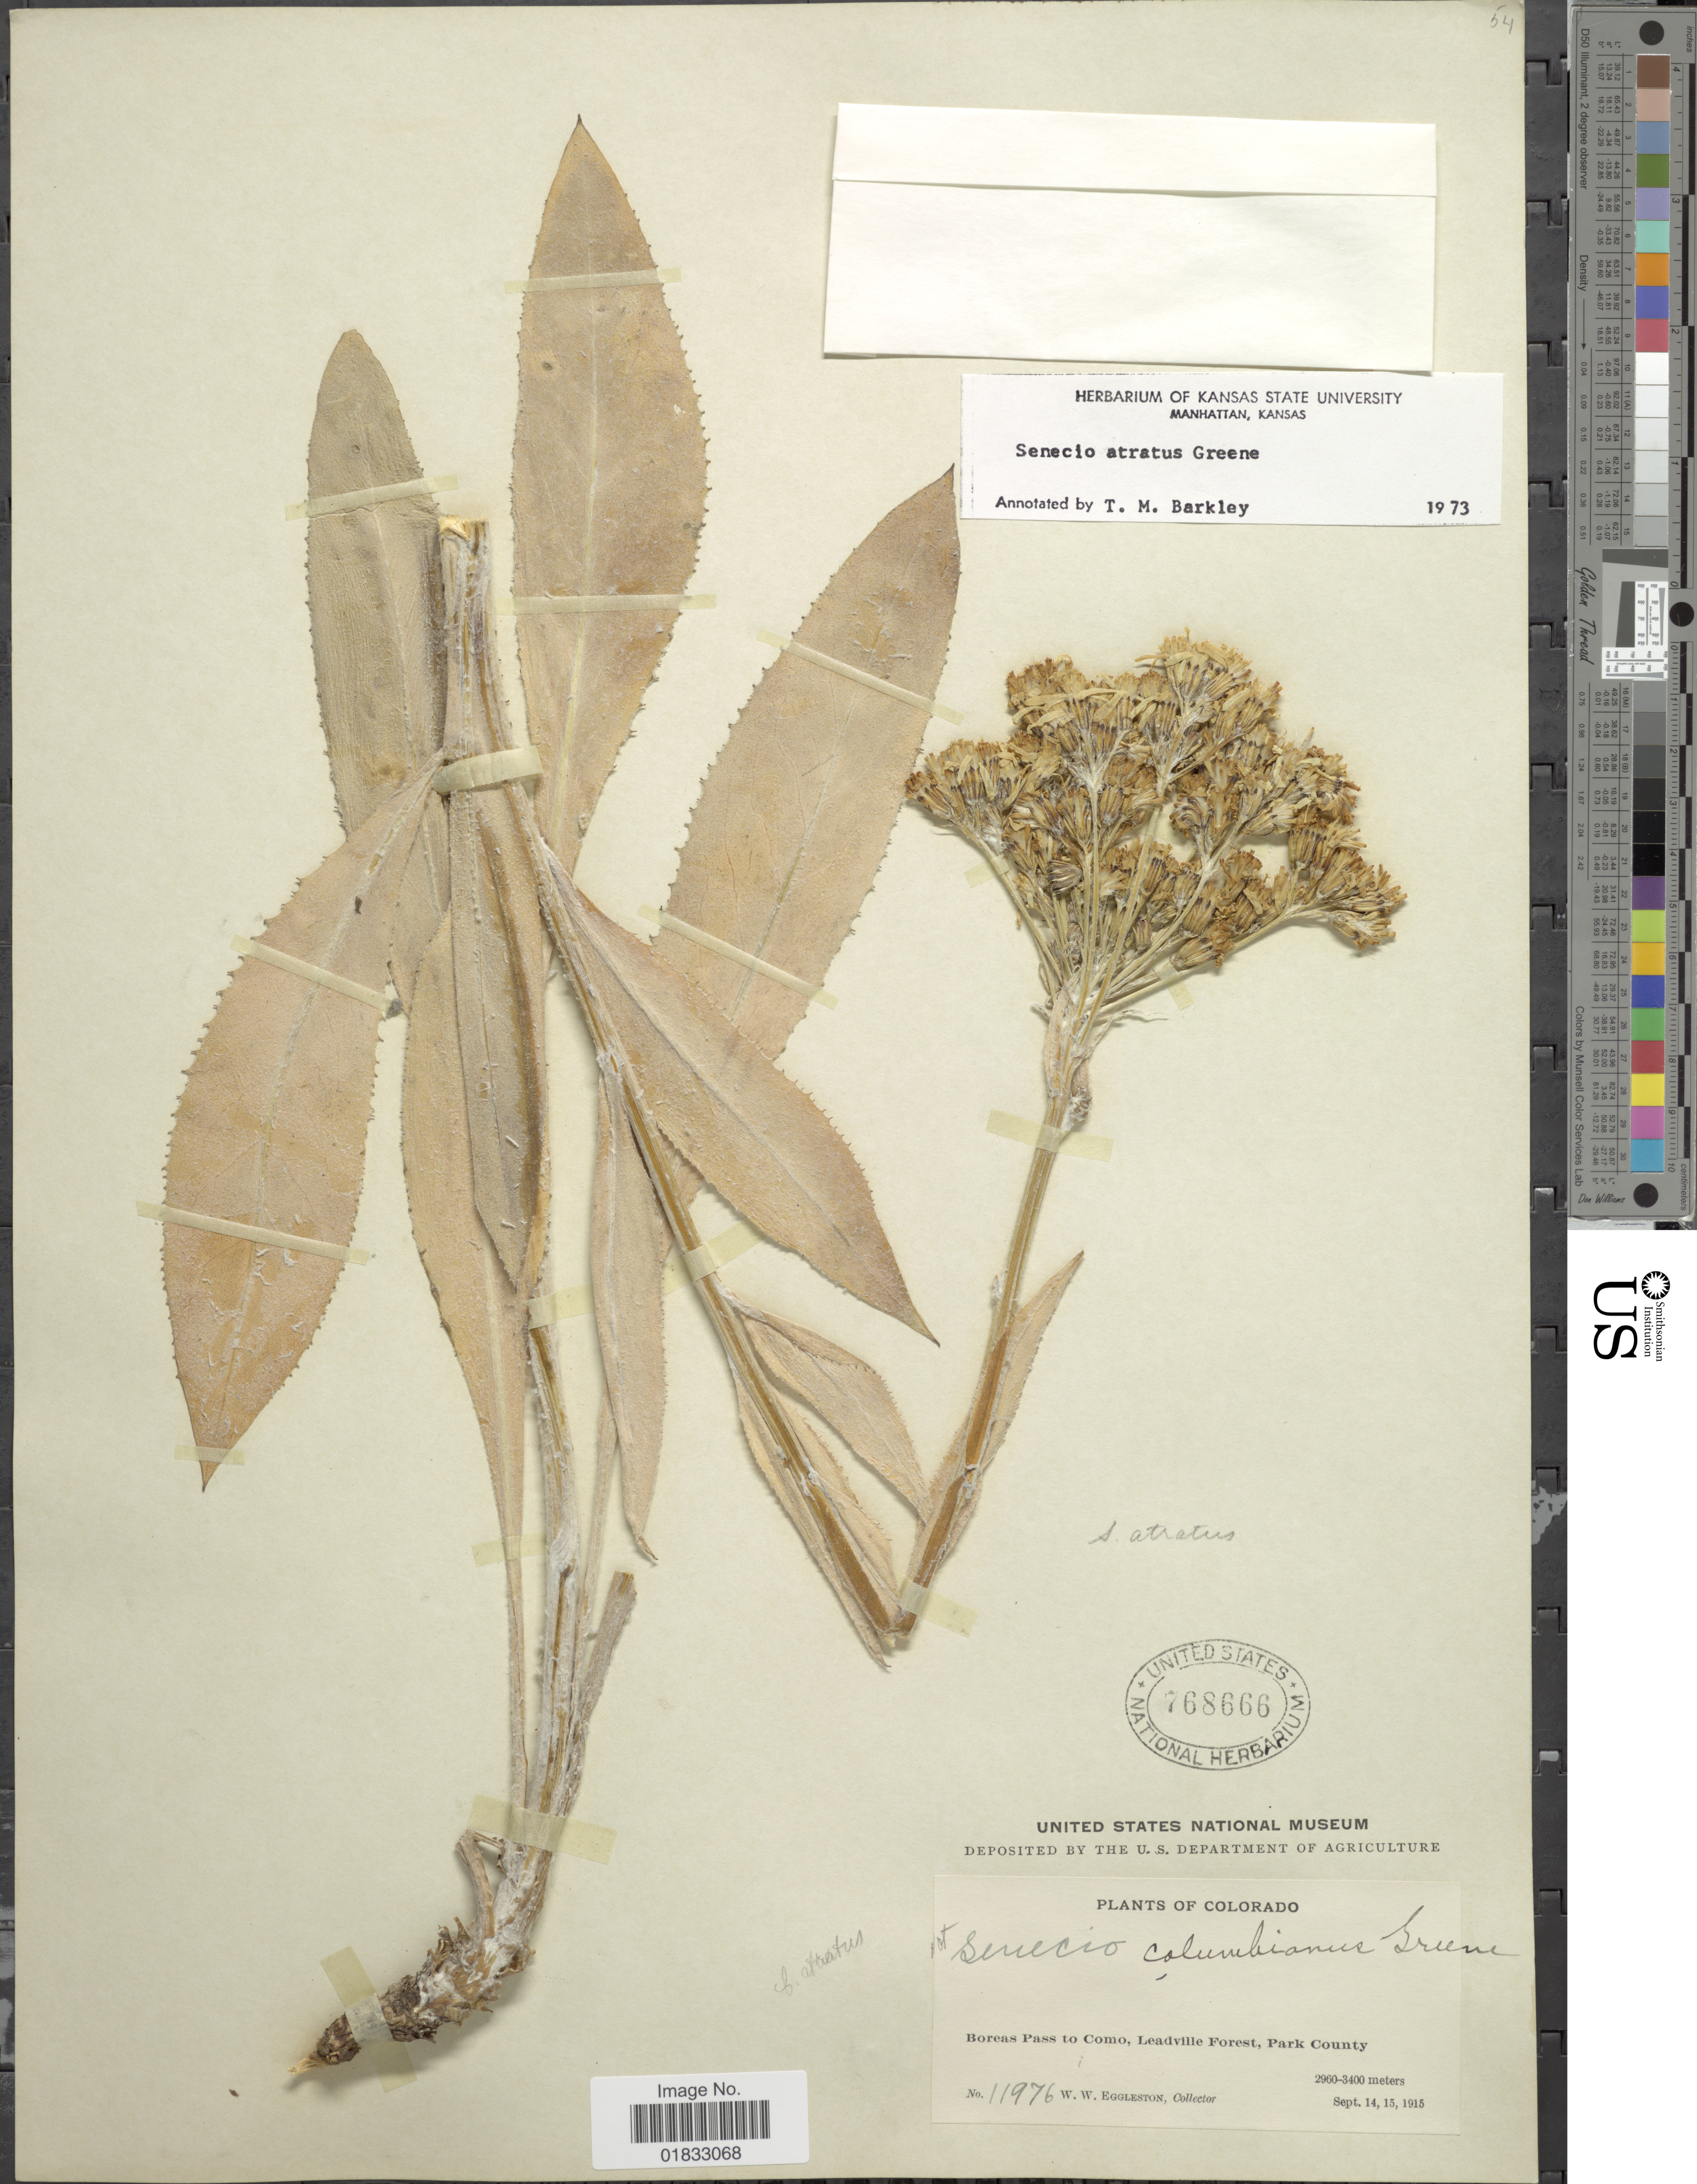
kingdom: Plantae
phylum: Tracheophyta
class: Magnoliopsida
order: Asterales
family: Asteraceae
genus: Senecio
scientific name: Senecio atratus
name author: Greene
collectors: W. W. Eggleston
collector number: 11976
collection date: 1915-09-14/1915-09-15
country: United States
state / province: Colorado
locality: Boreas Pass to Como, Leadville Forest, Park County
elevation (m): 2960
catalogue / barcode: US 768666